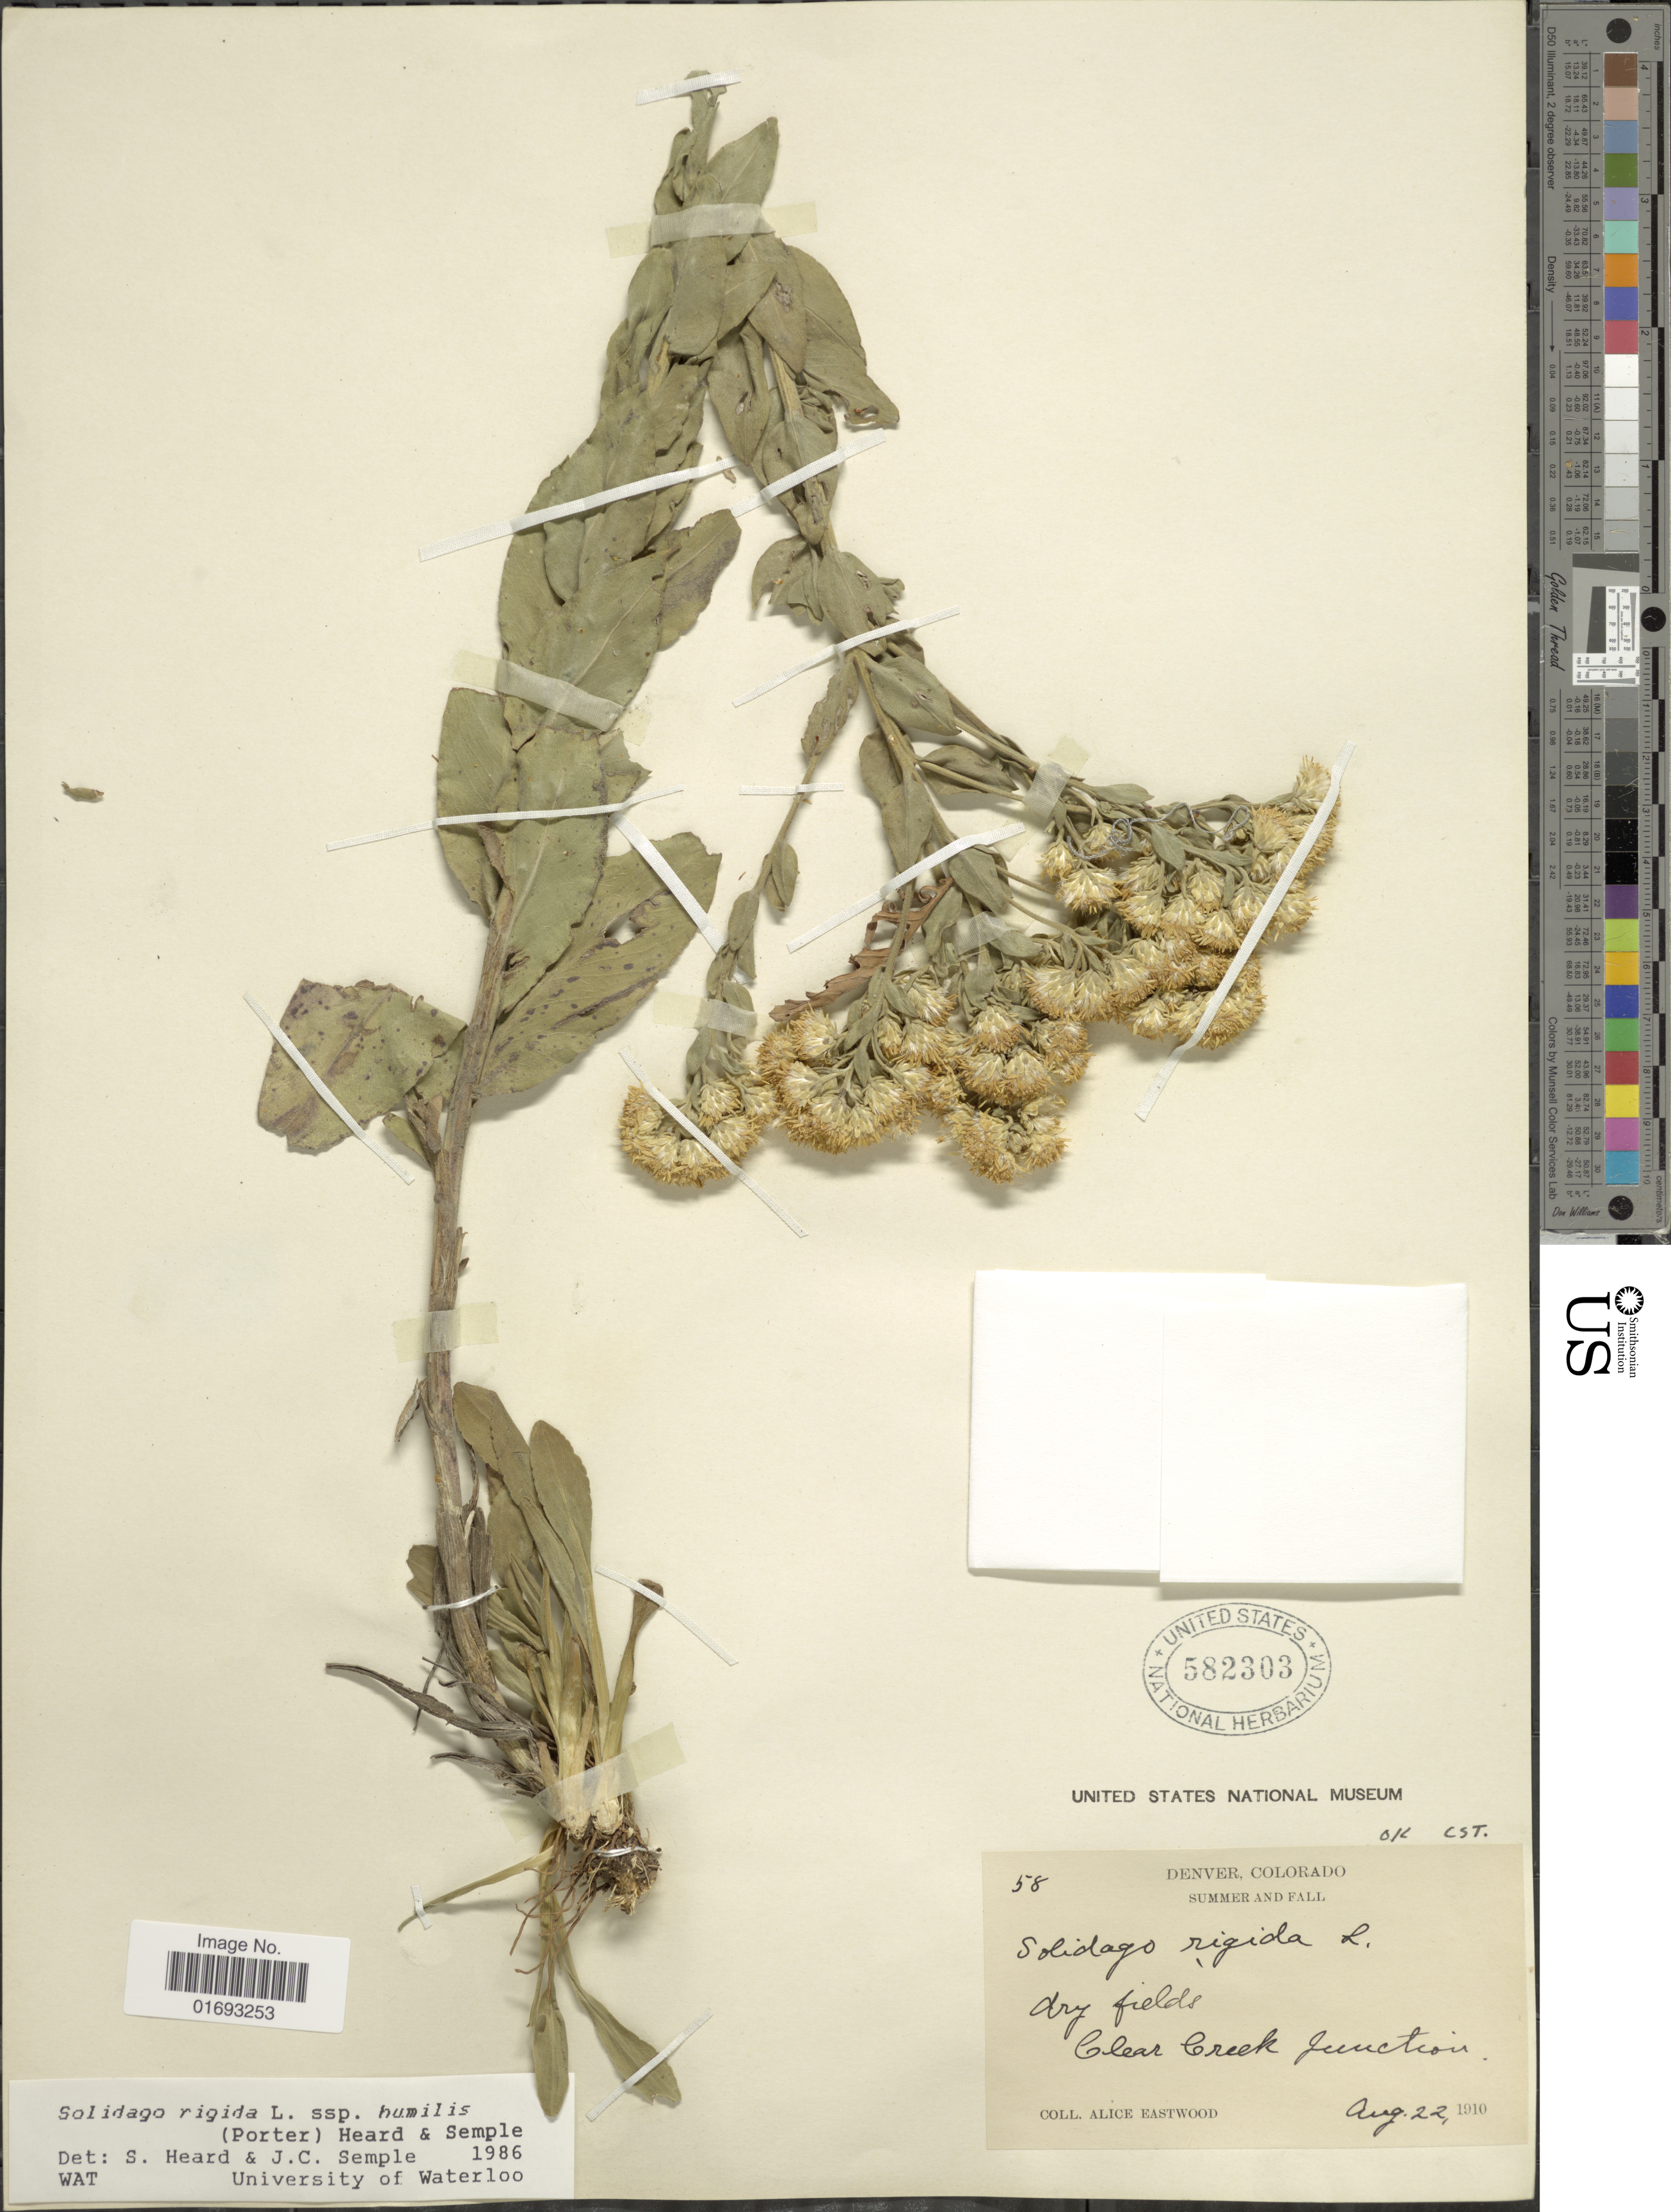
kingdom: Plantae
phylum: Tracheophyta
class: Magnoliopsida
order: Asterales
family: Asteraceae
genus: Oligoneuron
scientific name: Oligoneuron rigidum var. humile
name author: (Porter) G.L. Nesom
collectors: A. Eastwood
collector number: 58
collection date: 1910-08-22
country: United States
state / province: Colorado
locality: Denver,. Summer and Fall, dry fields, Clear Creek Junction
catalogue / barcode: US 582303